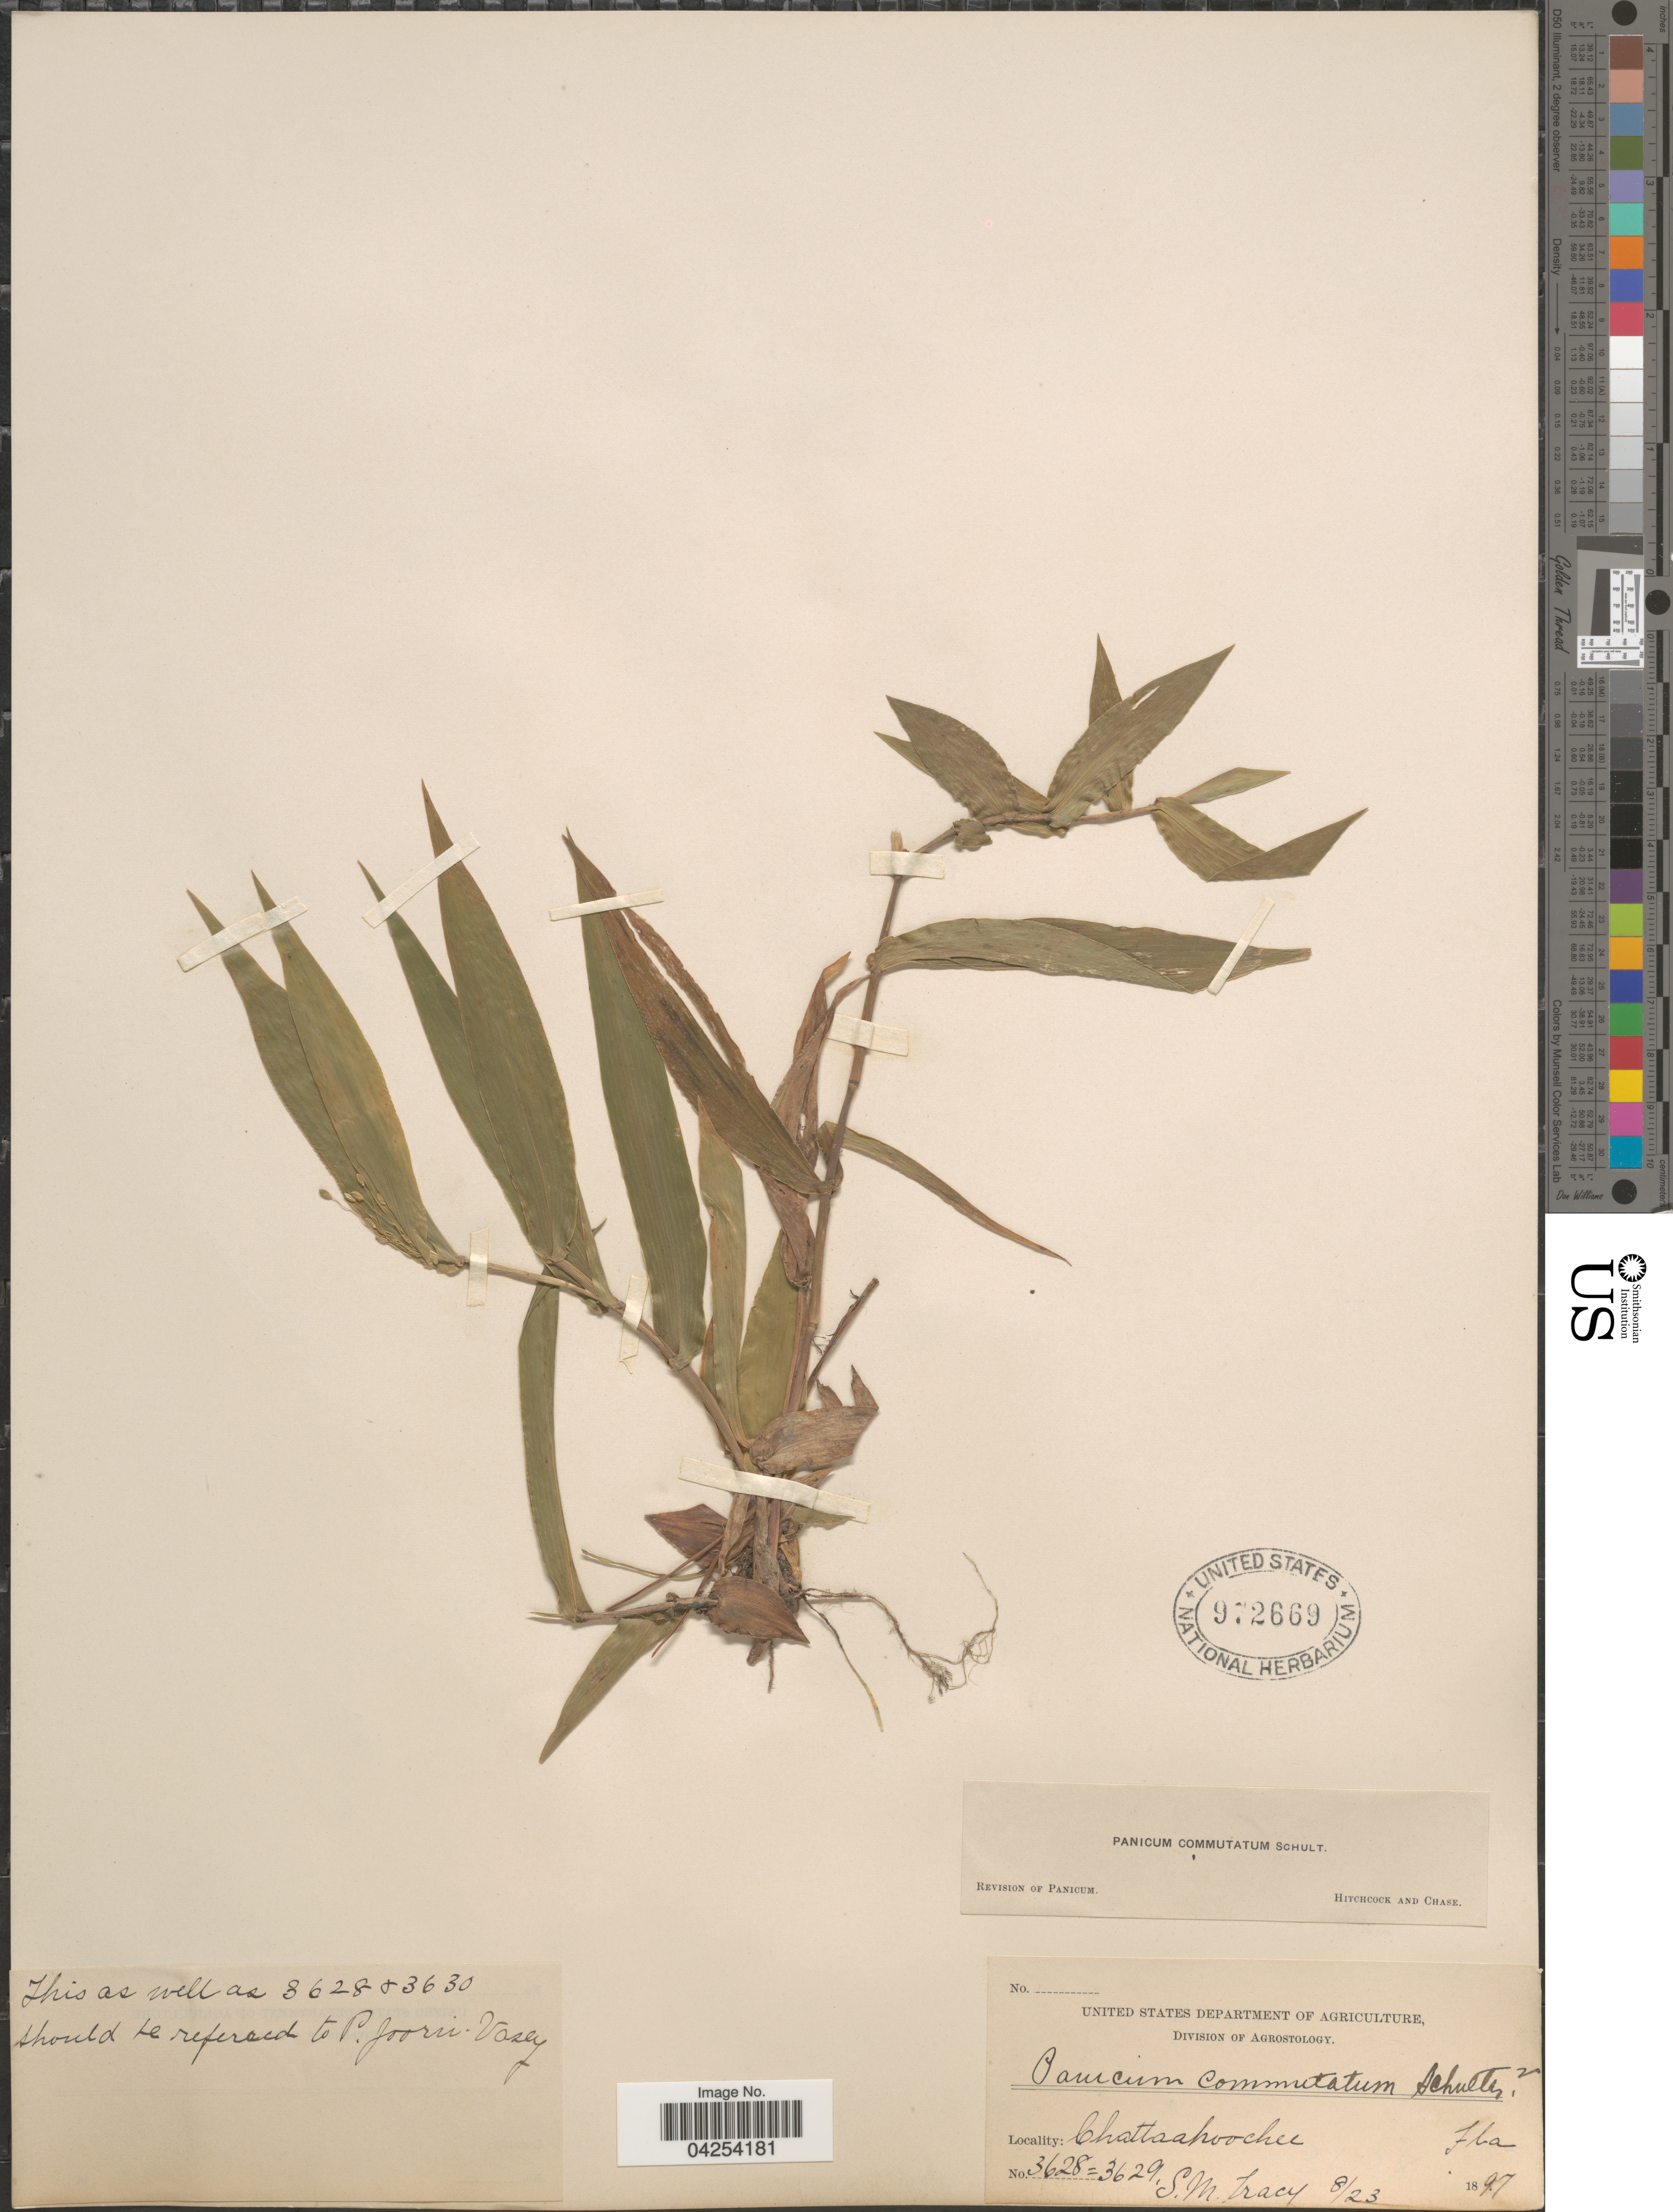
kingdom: Plantae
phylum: Tracheophyta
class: Liliopsida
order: Poales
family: Poaceae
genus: Dichanthelium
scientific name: Dichanthelium commutatum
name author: (Schult.) Gould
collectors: S. M. Tracy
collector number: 3628/3629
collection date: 1897-08-23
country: United States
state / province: Florida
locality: Chattahoochee.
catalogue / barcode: US 972669